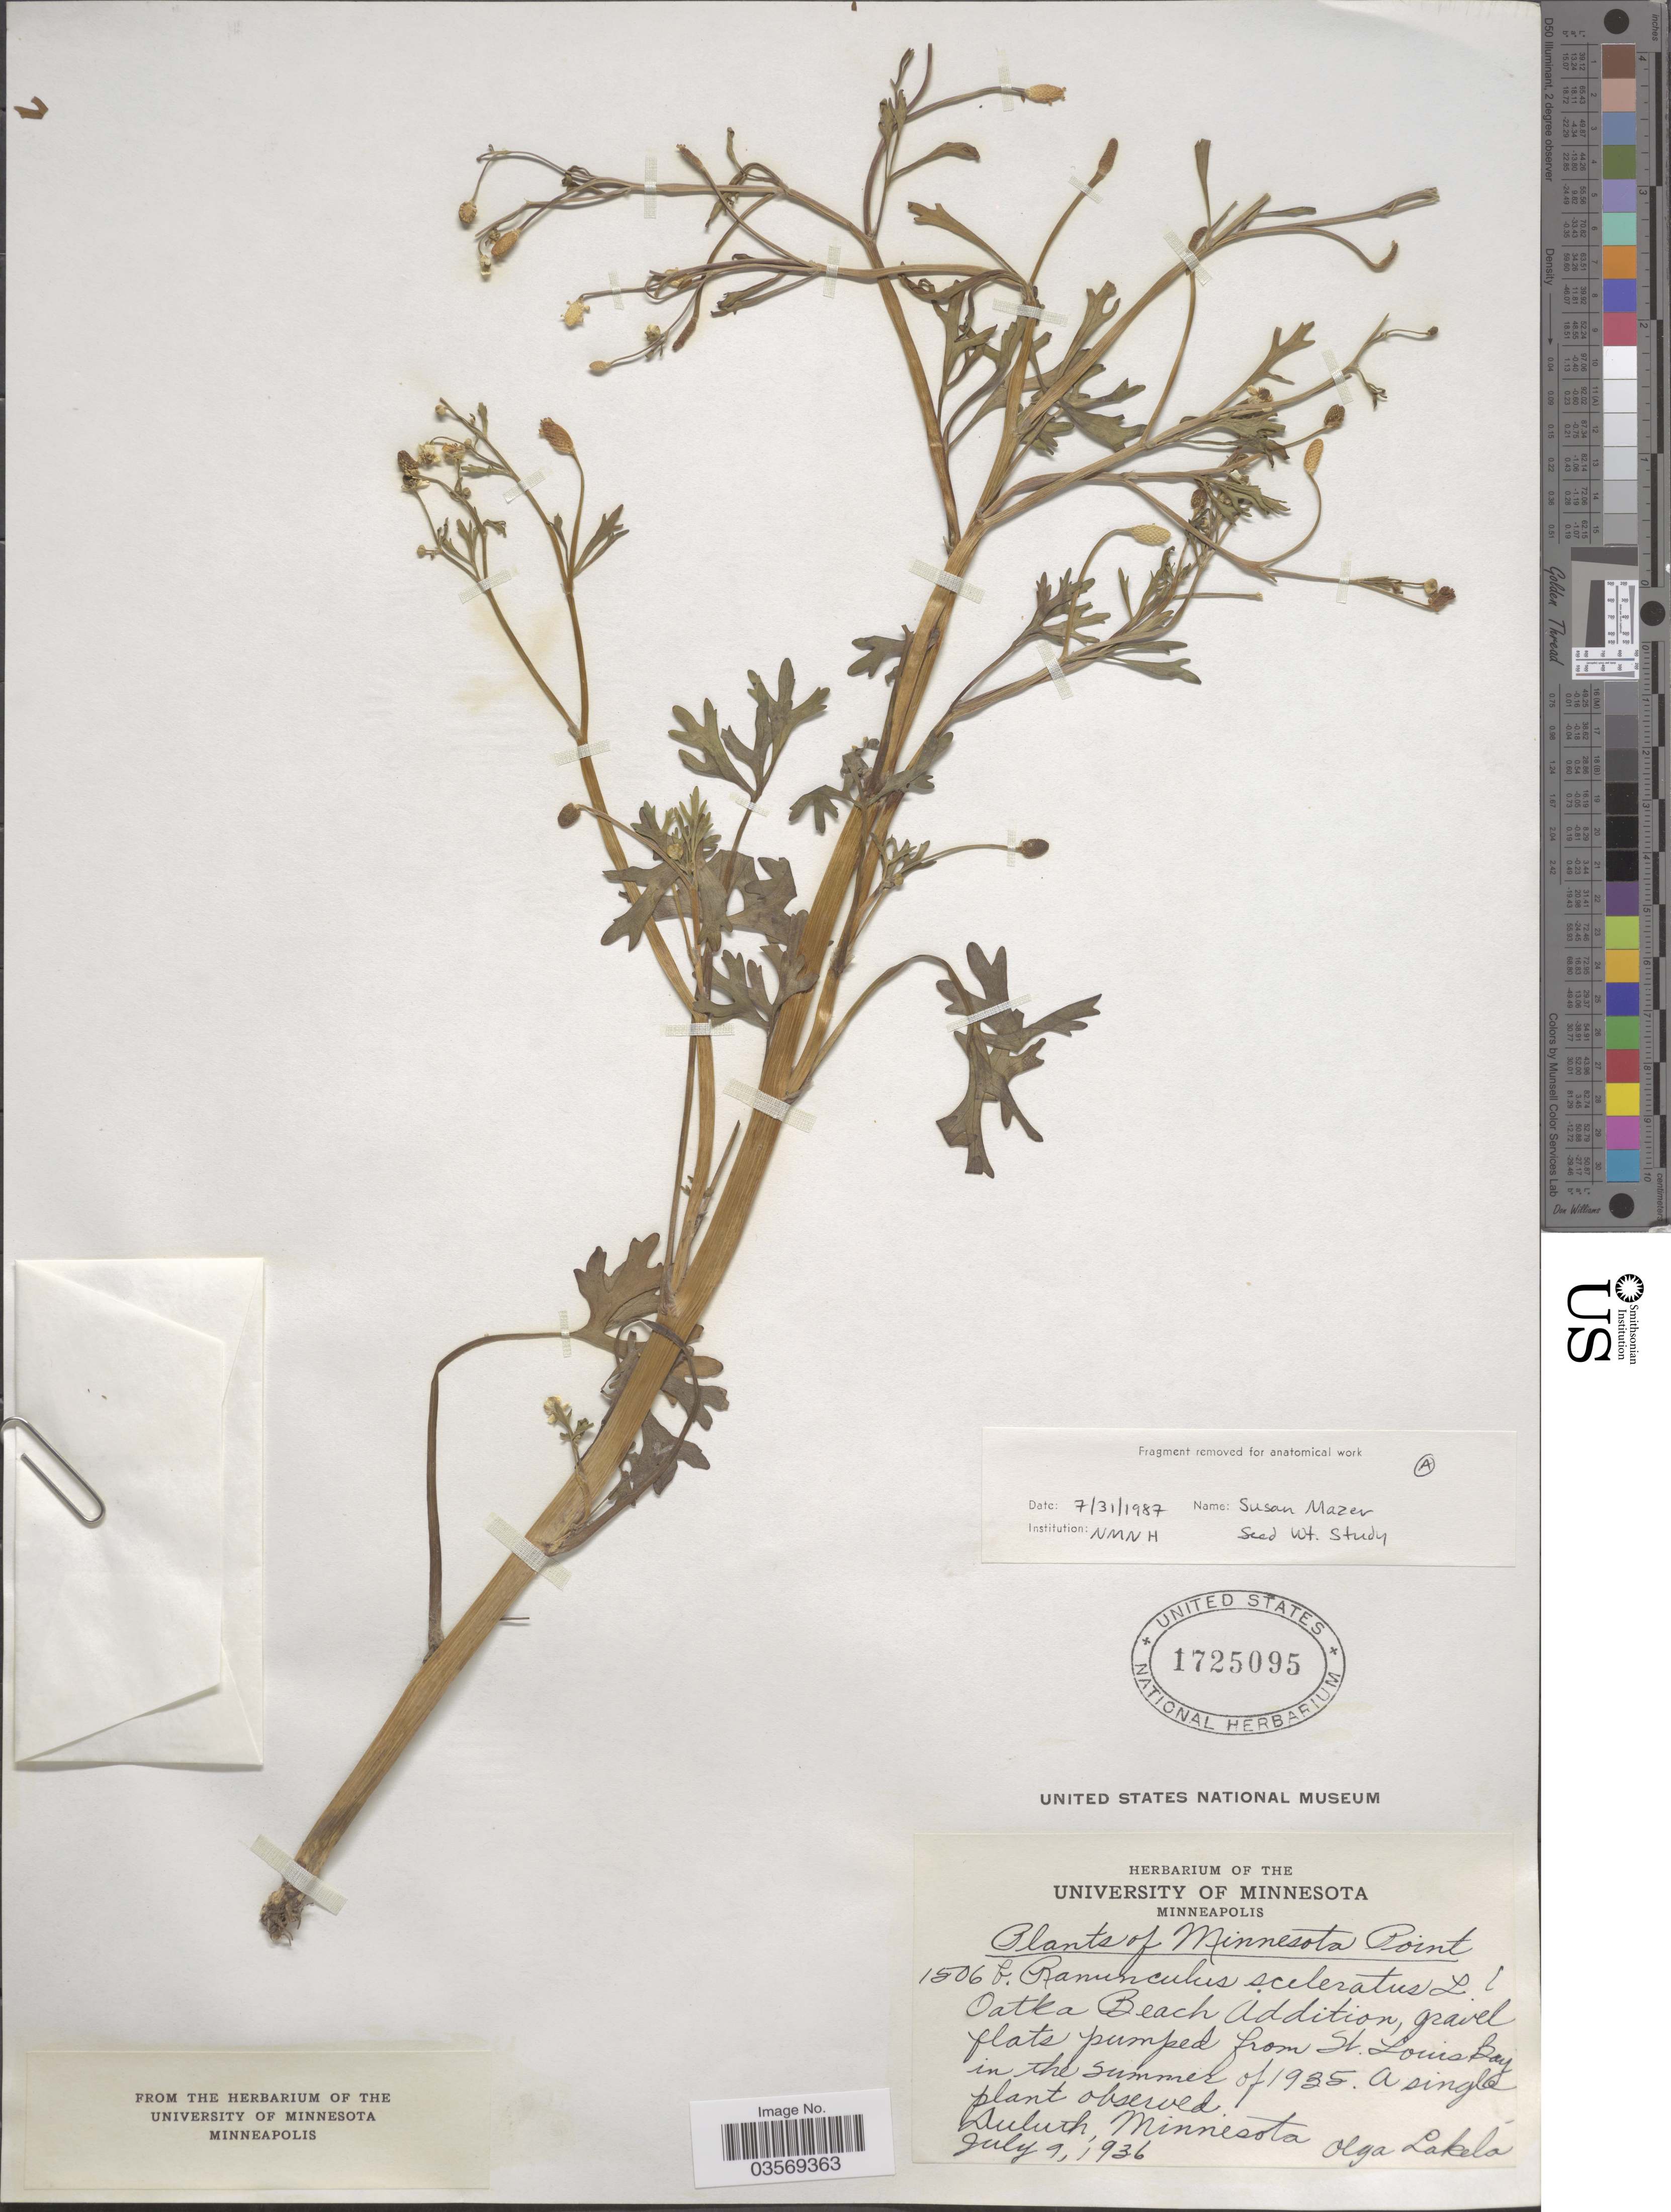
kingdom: Plantae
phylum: Tracheophyta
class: Magnoliopsida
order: Ranunculales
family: Ranunculaceae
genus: Ranunculus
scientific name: Ranunculus sceleratus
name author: L.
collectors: O. K. Lakela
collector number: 1506f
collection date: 1936-07-09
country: United States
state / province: Minnesota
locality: Oatka Beach Addition, gravel flats pumped from St. Louis Bay. Duluth.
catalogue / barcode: US 1725095